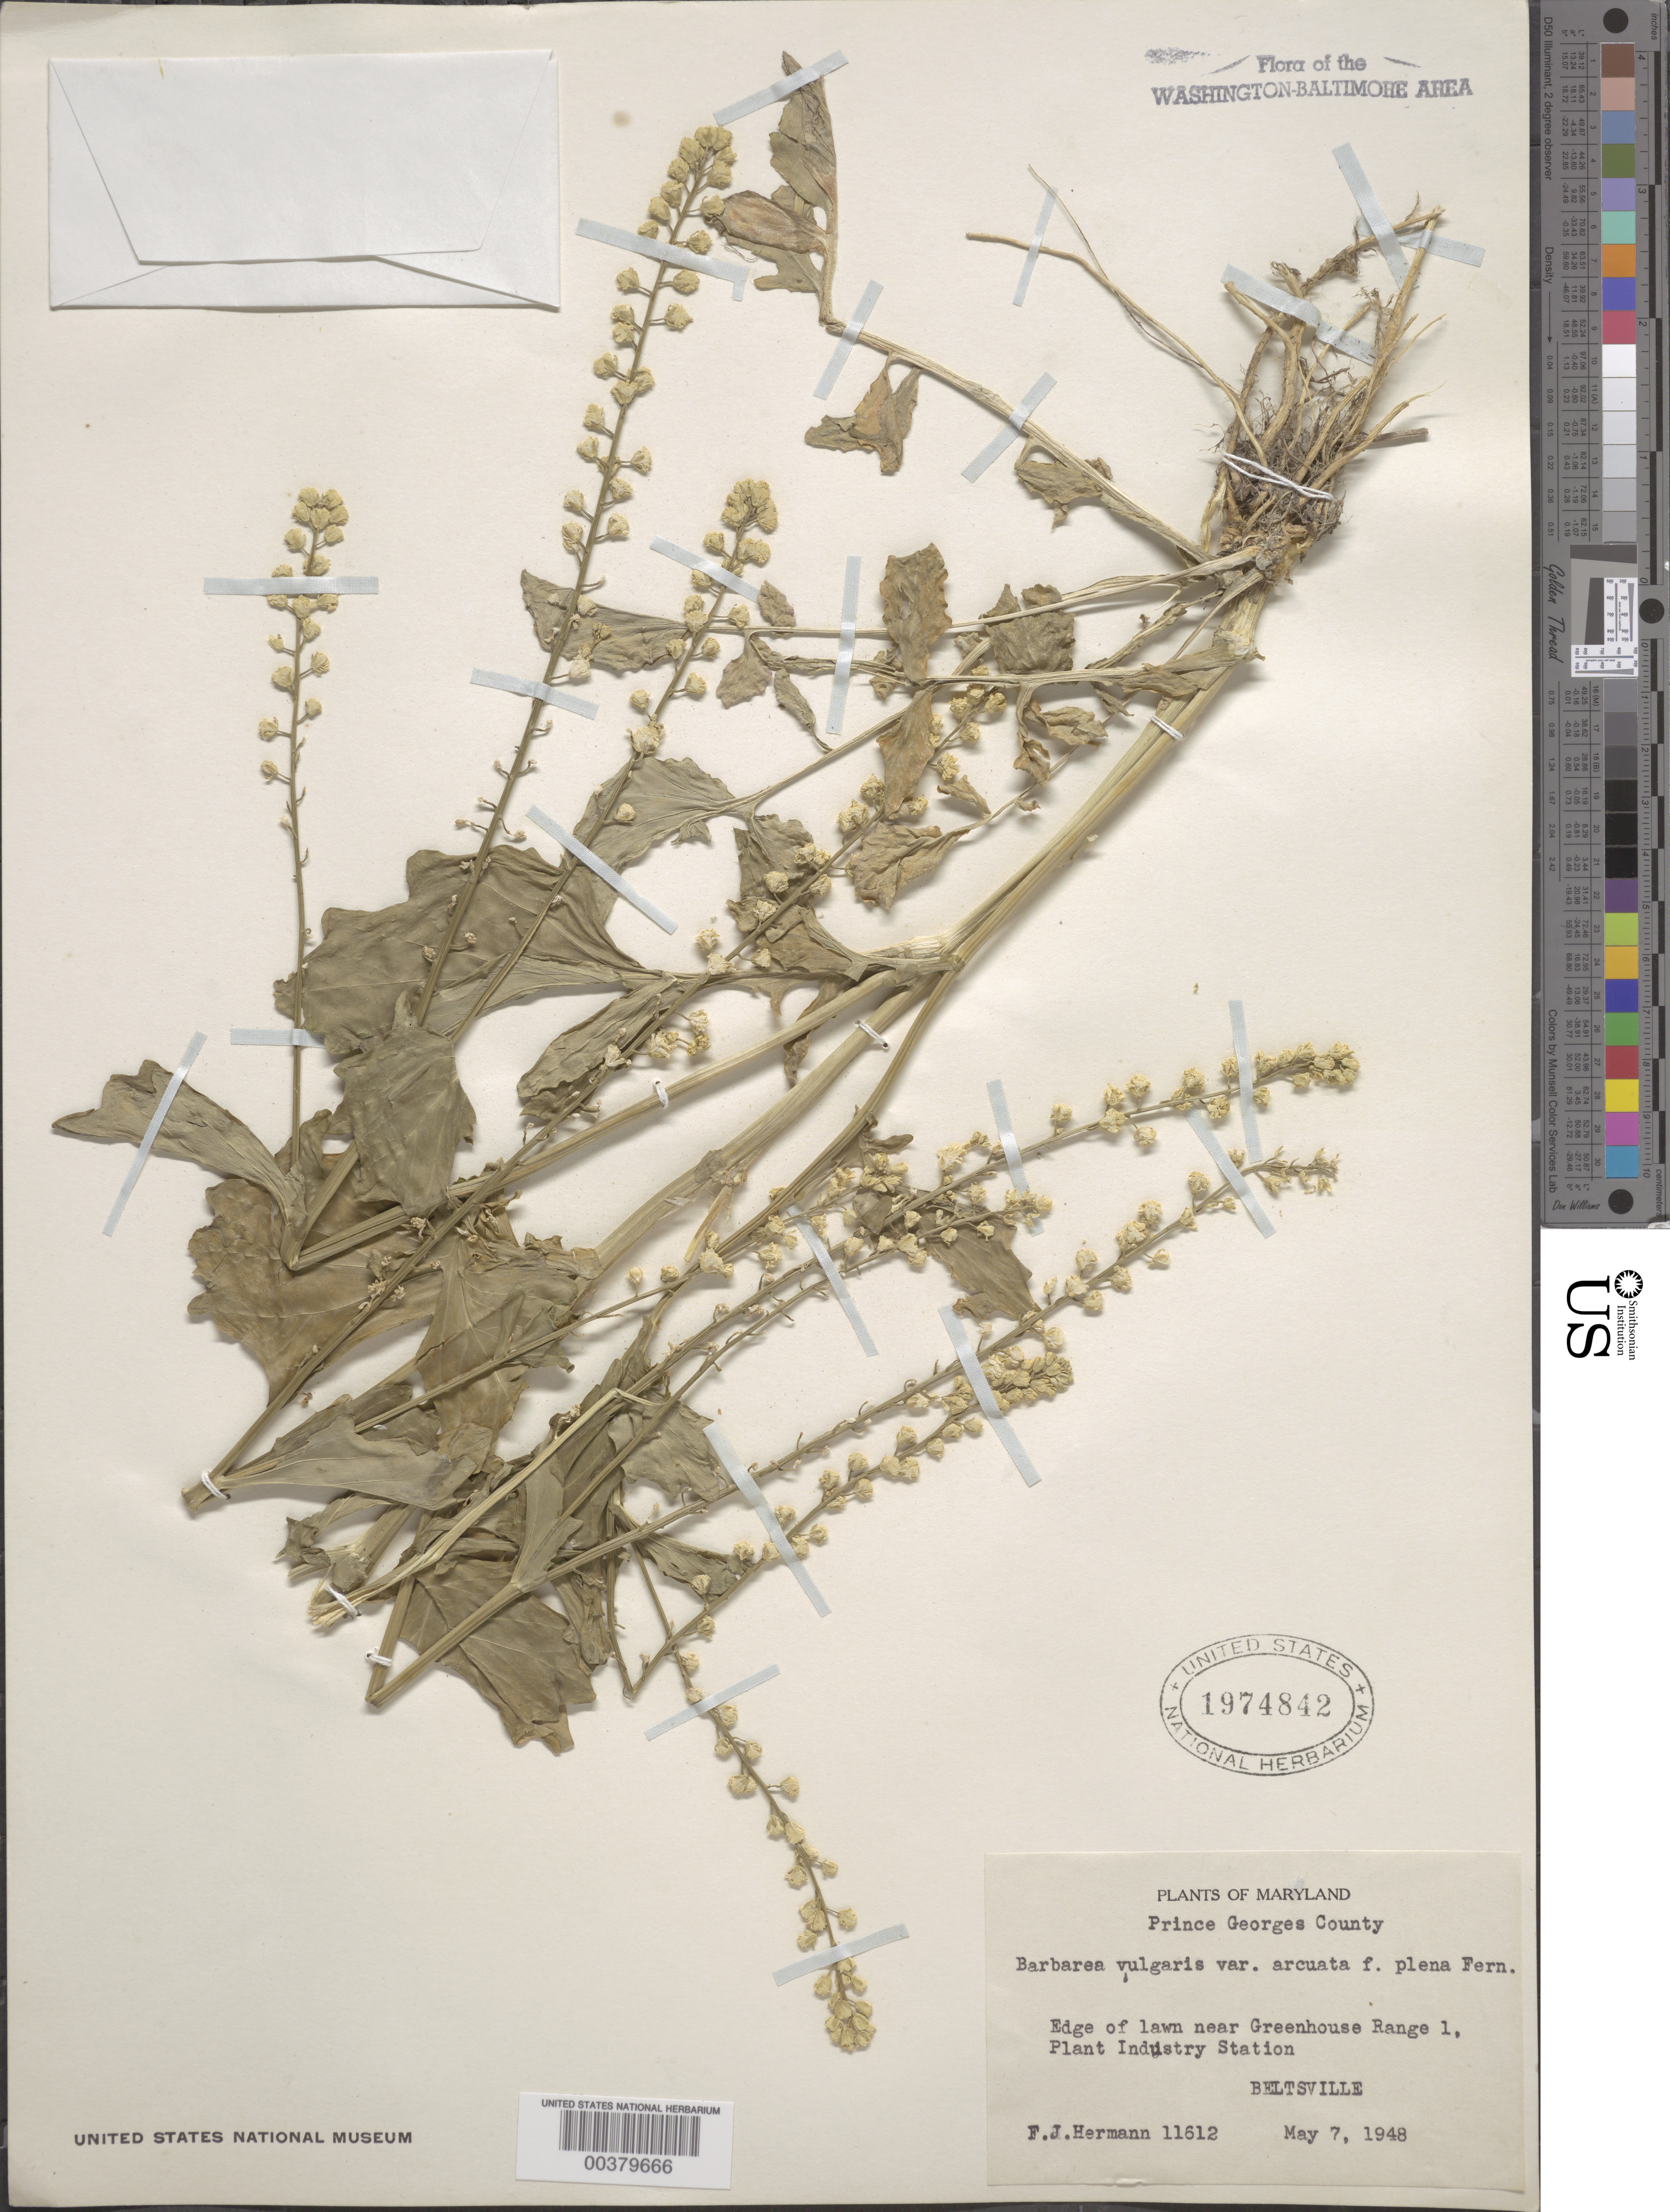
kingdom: Plantae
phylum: Tracheophyta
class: Magnoliopsida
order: Brassicales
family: Brassicaceae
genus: Barbarea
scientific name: Barbarea vulgaris var. arcuata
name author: (Opiz ex J. Presl & C. Presl) Fr.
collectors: F. J. Hermann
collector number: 11612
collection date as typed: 07 May 1948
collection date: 1948-05-07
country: United States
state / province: Maryland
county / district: Prince George's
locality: Beltsville, Plant Industry Station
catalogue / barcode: US 1974842